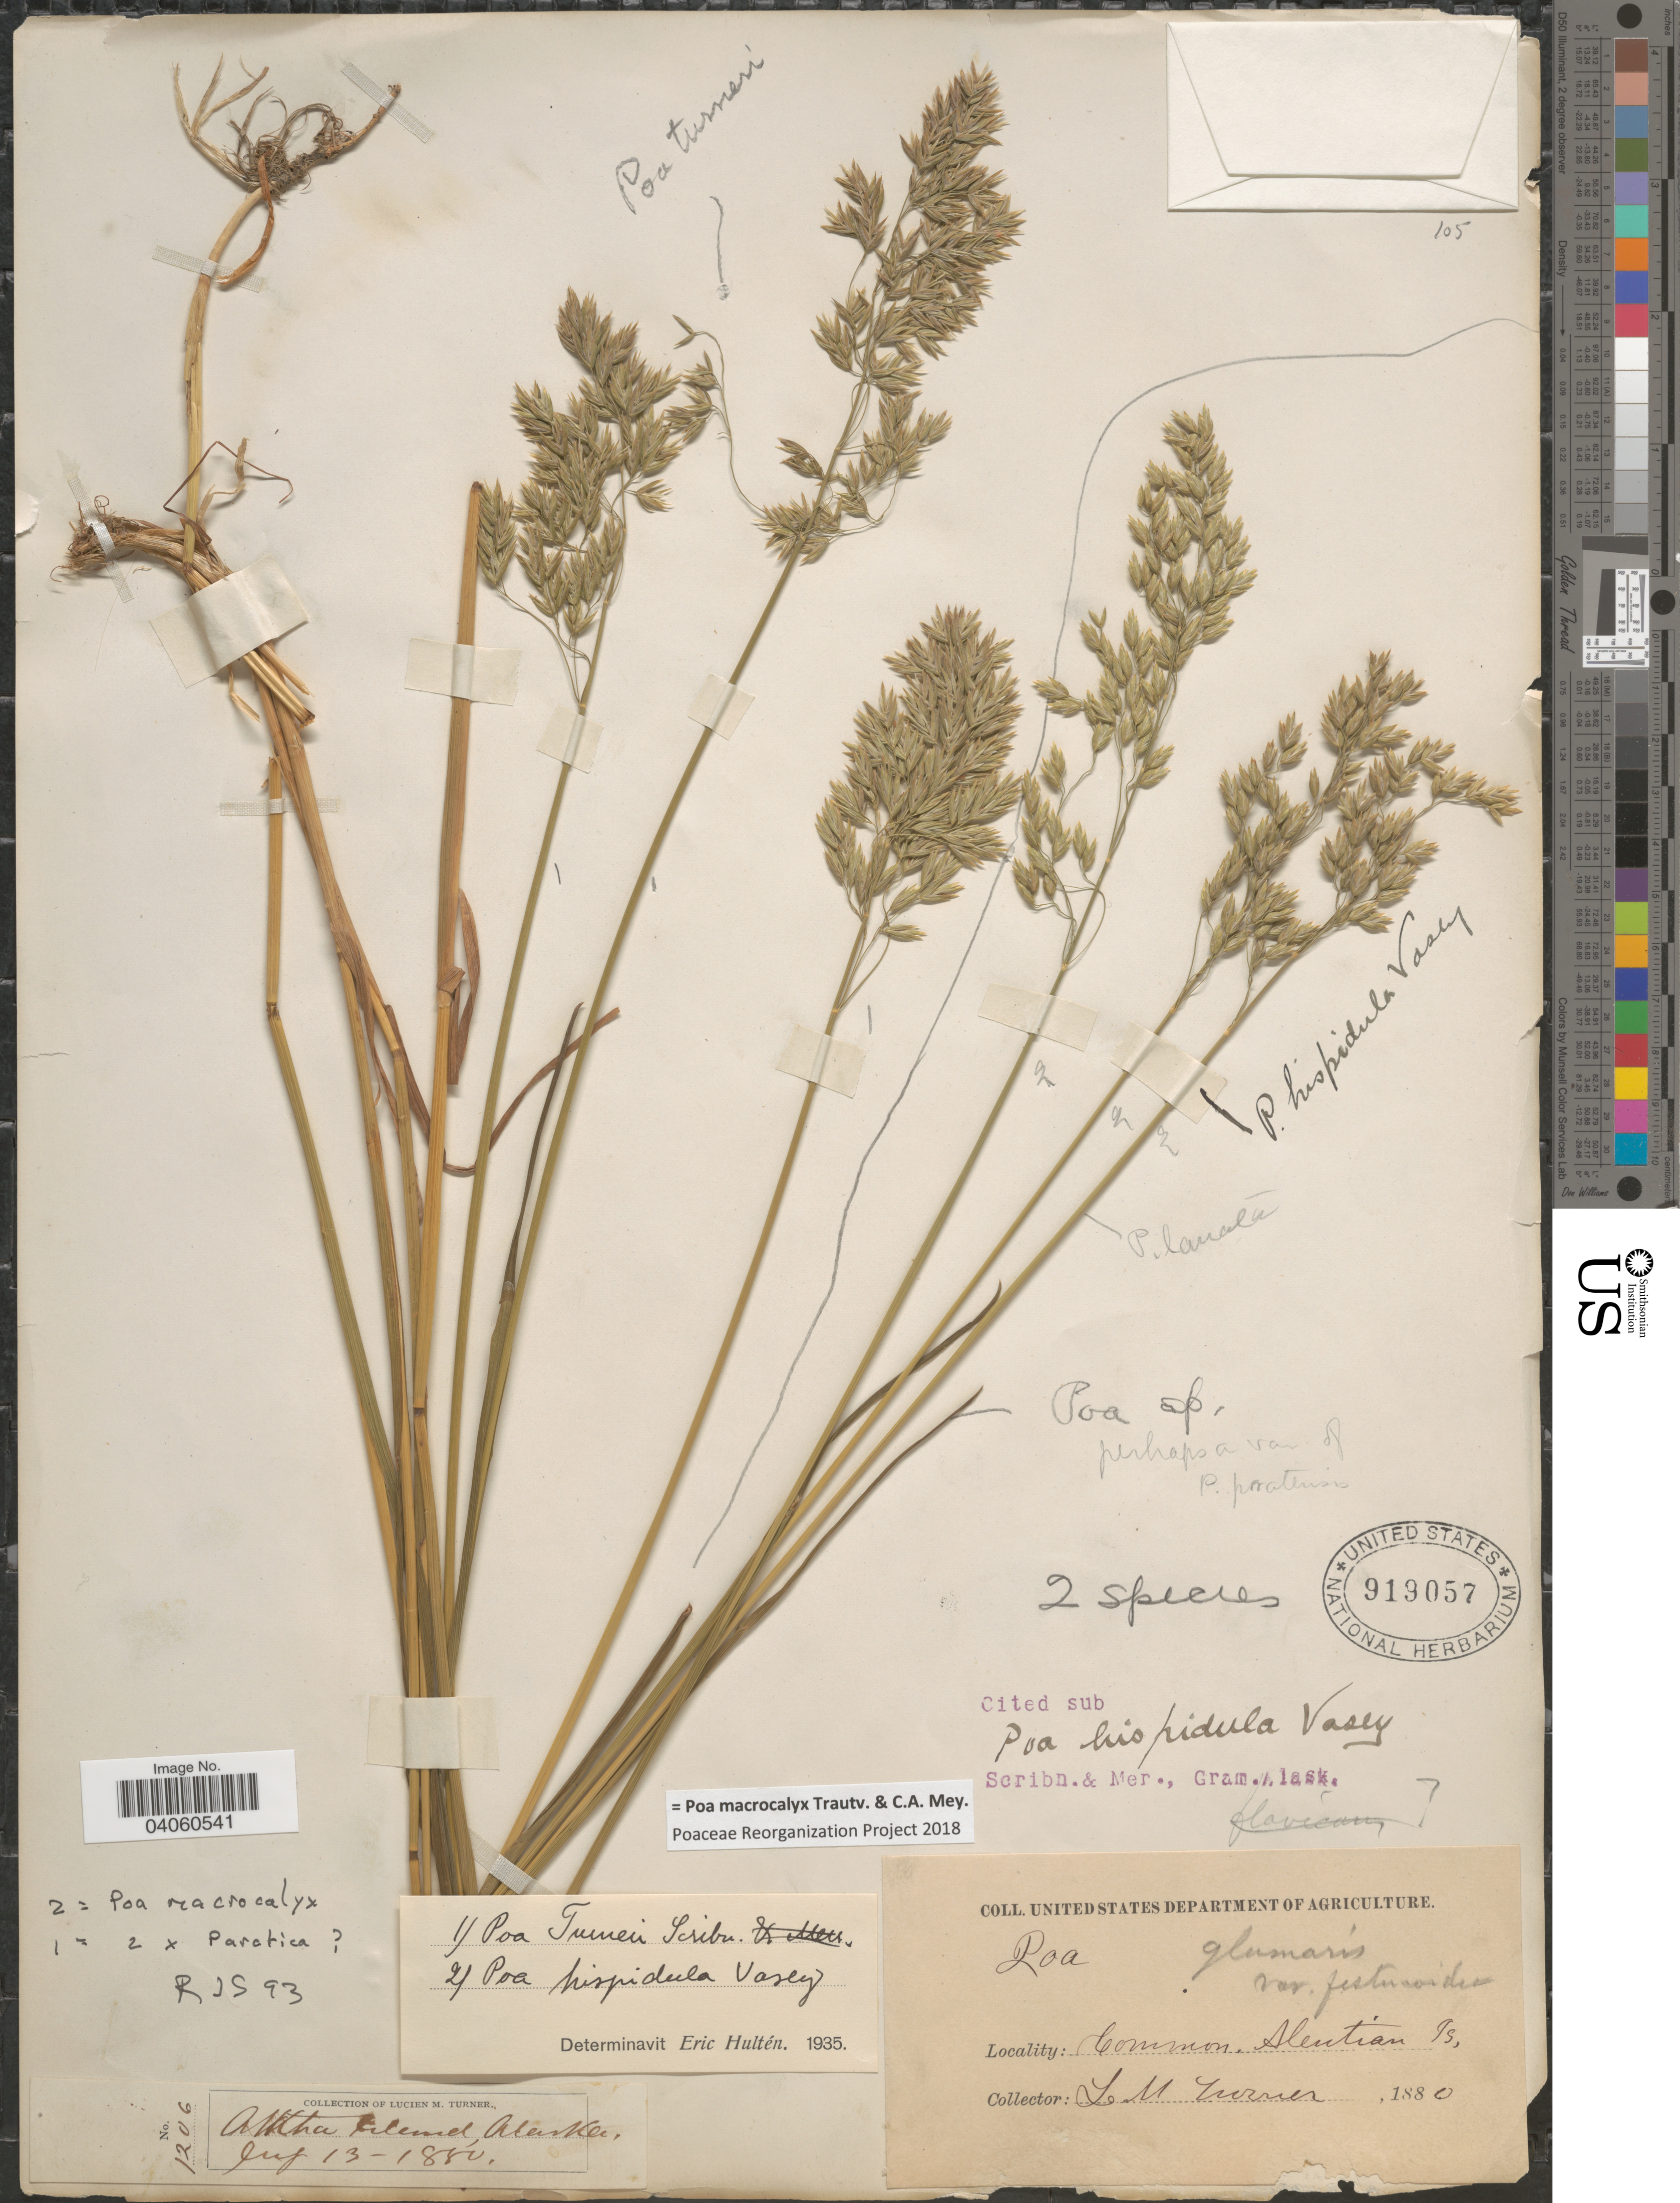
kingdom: Plantae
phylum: Tracheophyta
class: Liliopsida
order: Poales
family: Poaceae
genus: Poa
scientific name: Poa macrocalyx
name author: Trautv. & C.A. Mey.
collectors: L. M. Turner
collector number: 1206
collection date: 1880-07-13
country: United States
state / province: Alaska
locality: Atthu Island. Aleutian Is.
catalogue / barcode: US 919057